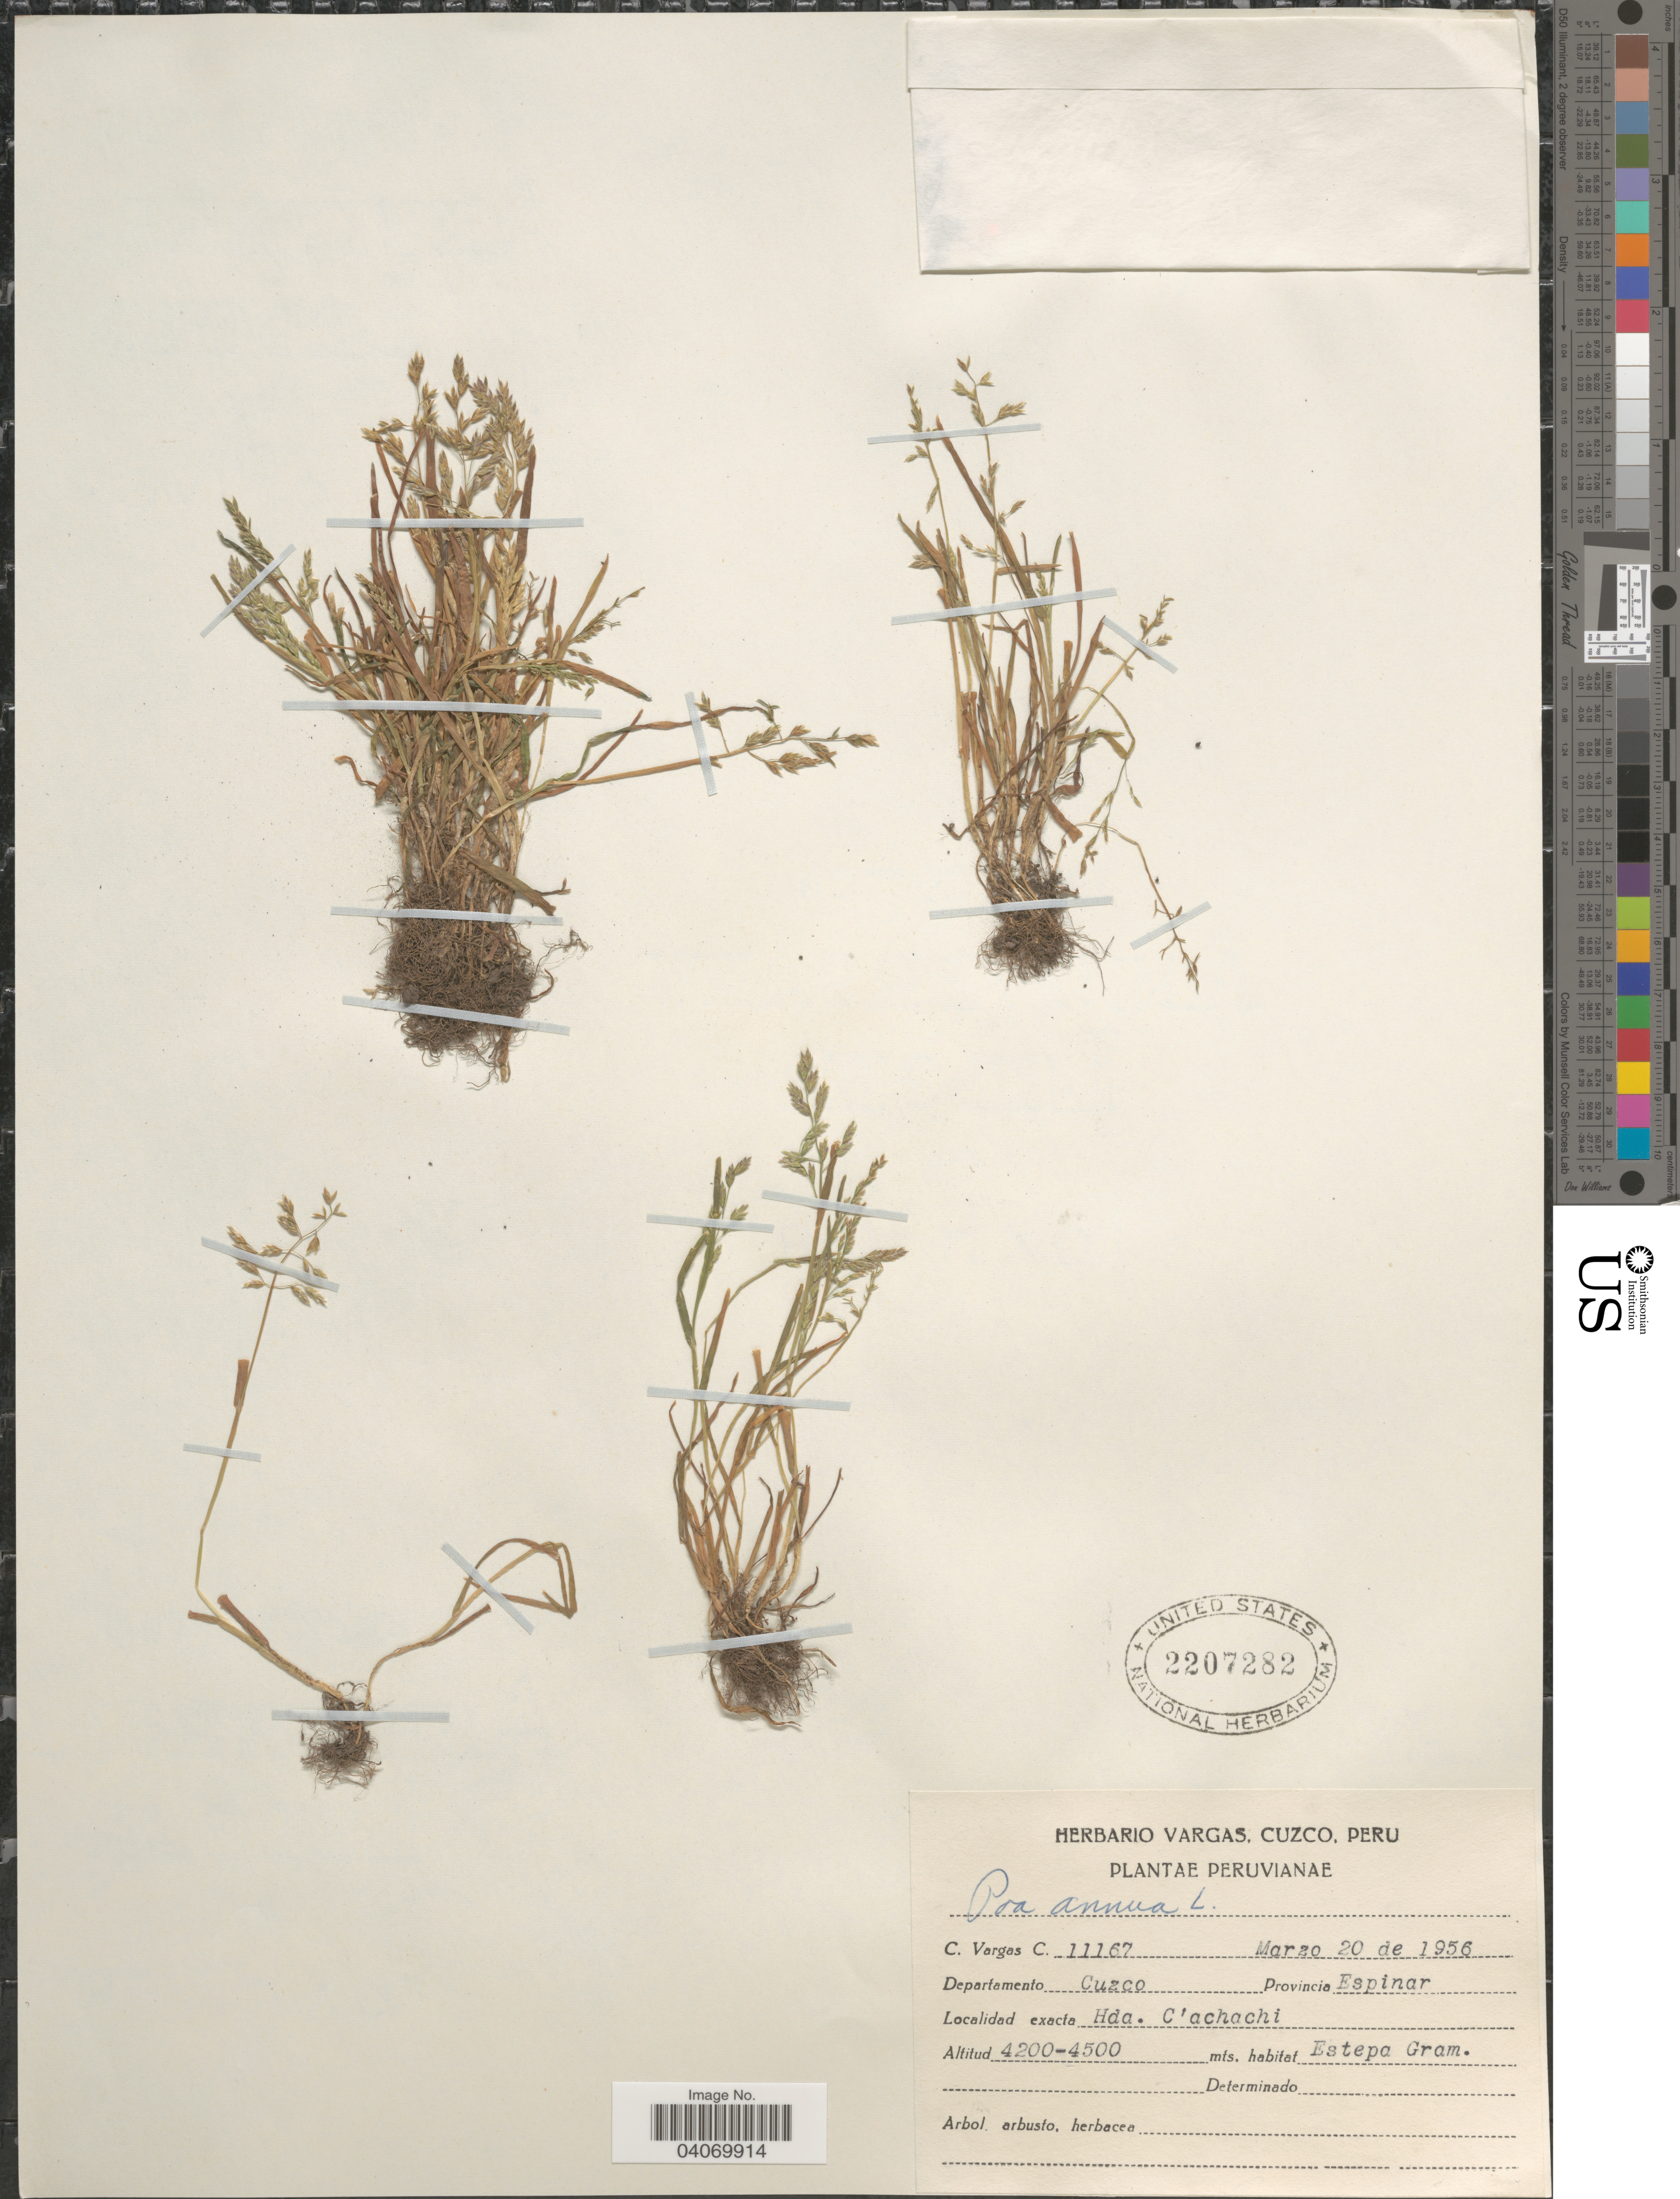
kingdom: Plantae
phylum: Tracheophyta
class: Liliopsida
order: Poales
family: Poaceae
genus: Poa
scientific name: Poa annua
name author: L.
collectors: C. Vargas Calderón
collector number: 11167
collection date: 1956-03-20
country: Peru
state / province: Cusco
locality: Departamento Cuzco. Provincia Espinar. Hda. C'achachi.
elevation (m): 4200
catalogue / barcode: US 2207282